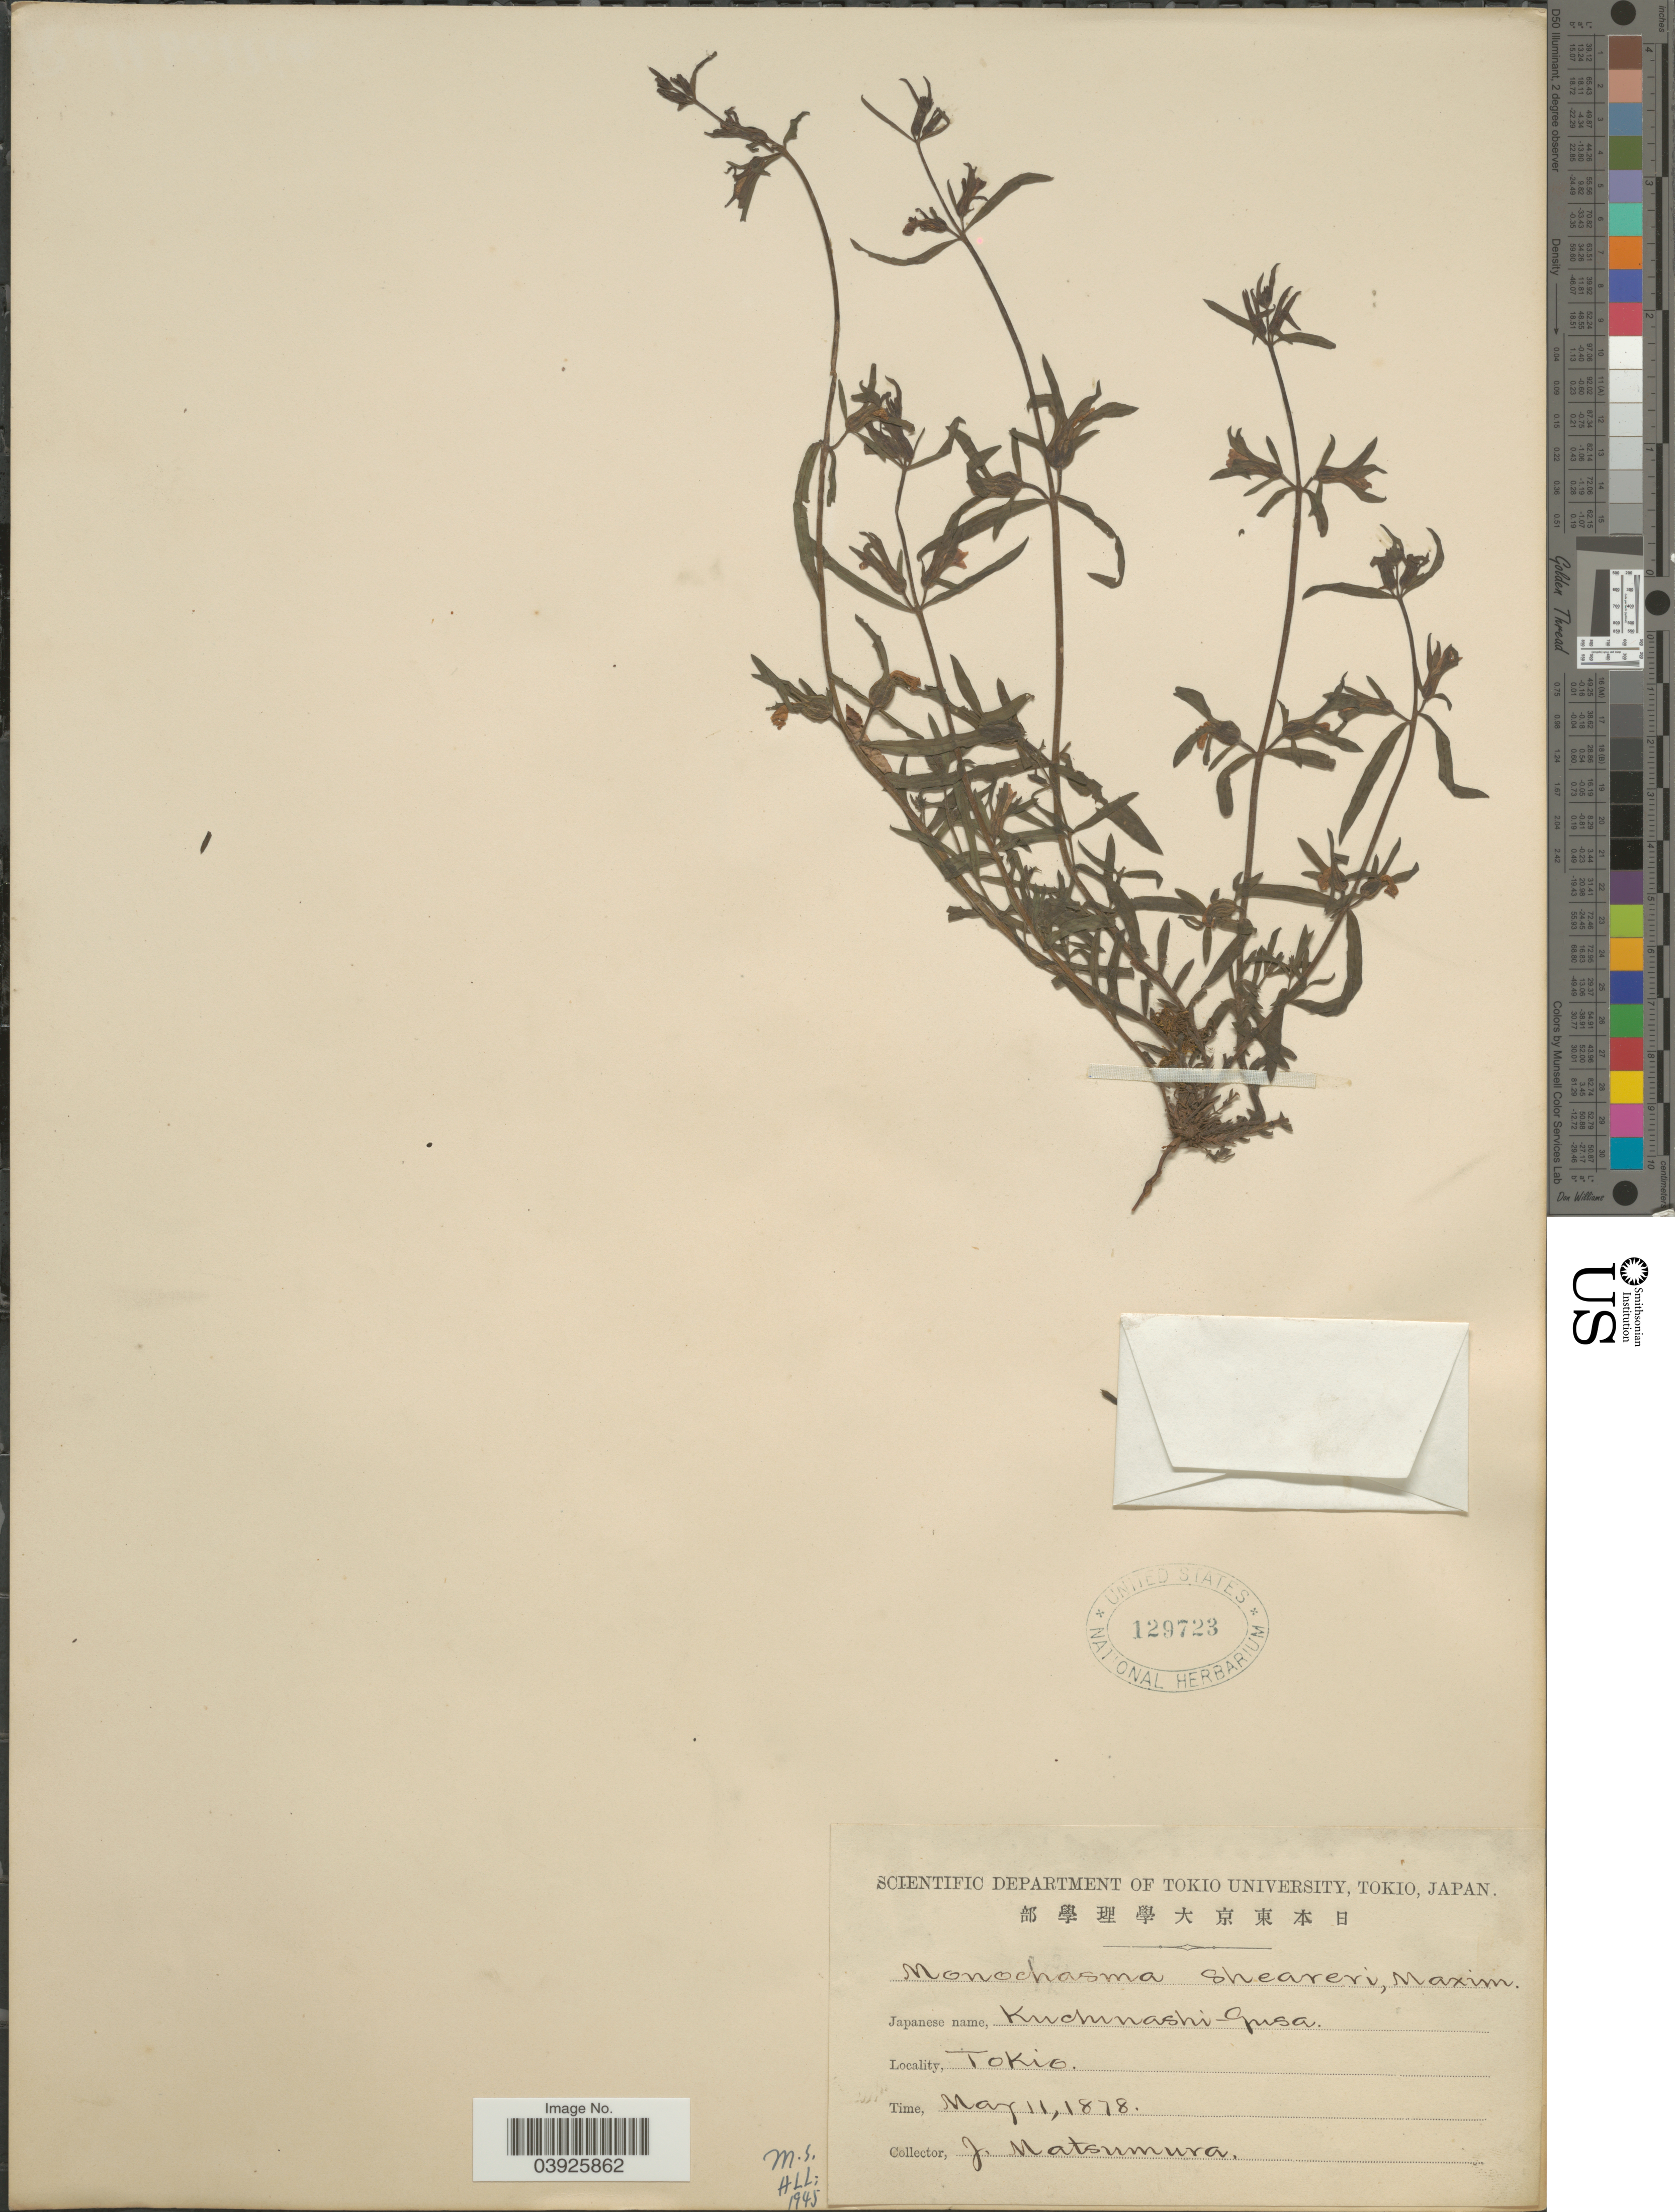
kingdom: Plantae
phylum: Tracheophyta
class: Magnoliopsida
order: Lamiales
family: Orobanchaceae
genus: Monochasma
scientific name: Monochasma sheareri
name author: (S. Moore) Maxim. ex Franch. & Sav.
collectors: J. Matsumura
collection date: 1878-05-11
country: Japan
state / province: Tokyo, Federal City of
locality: Tokio.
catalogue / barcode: US 129723